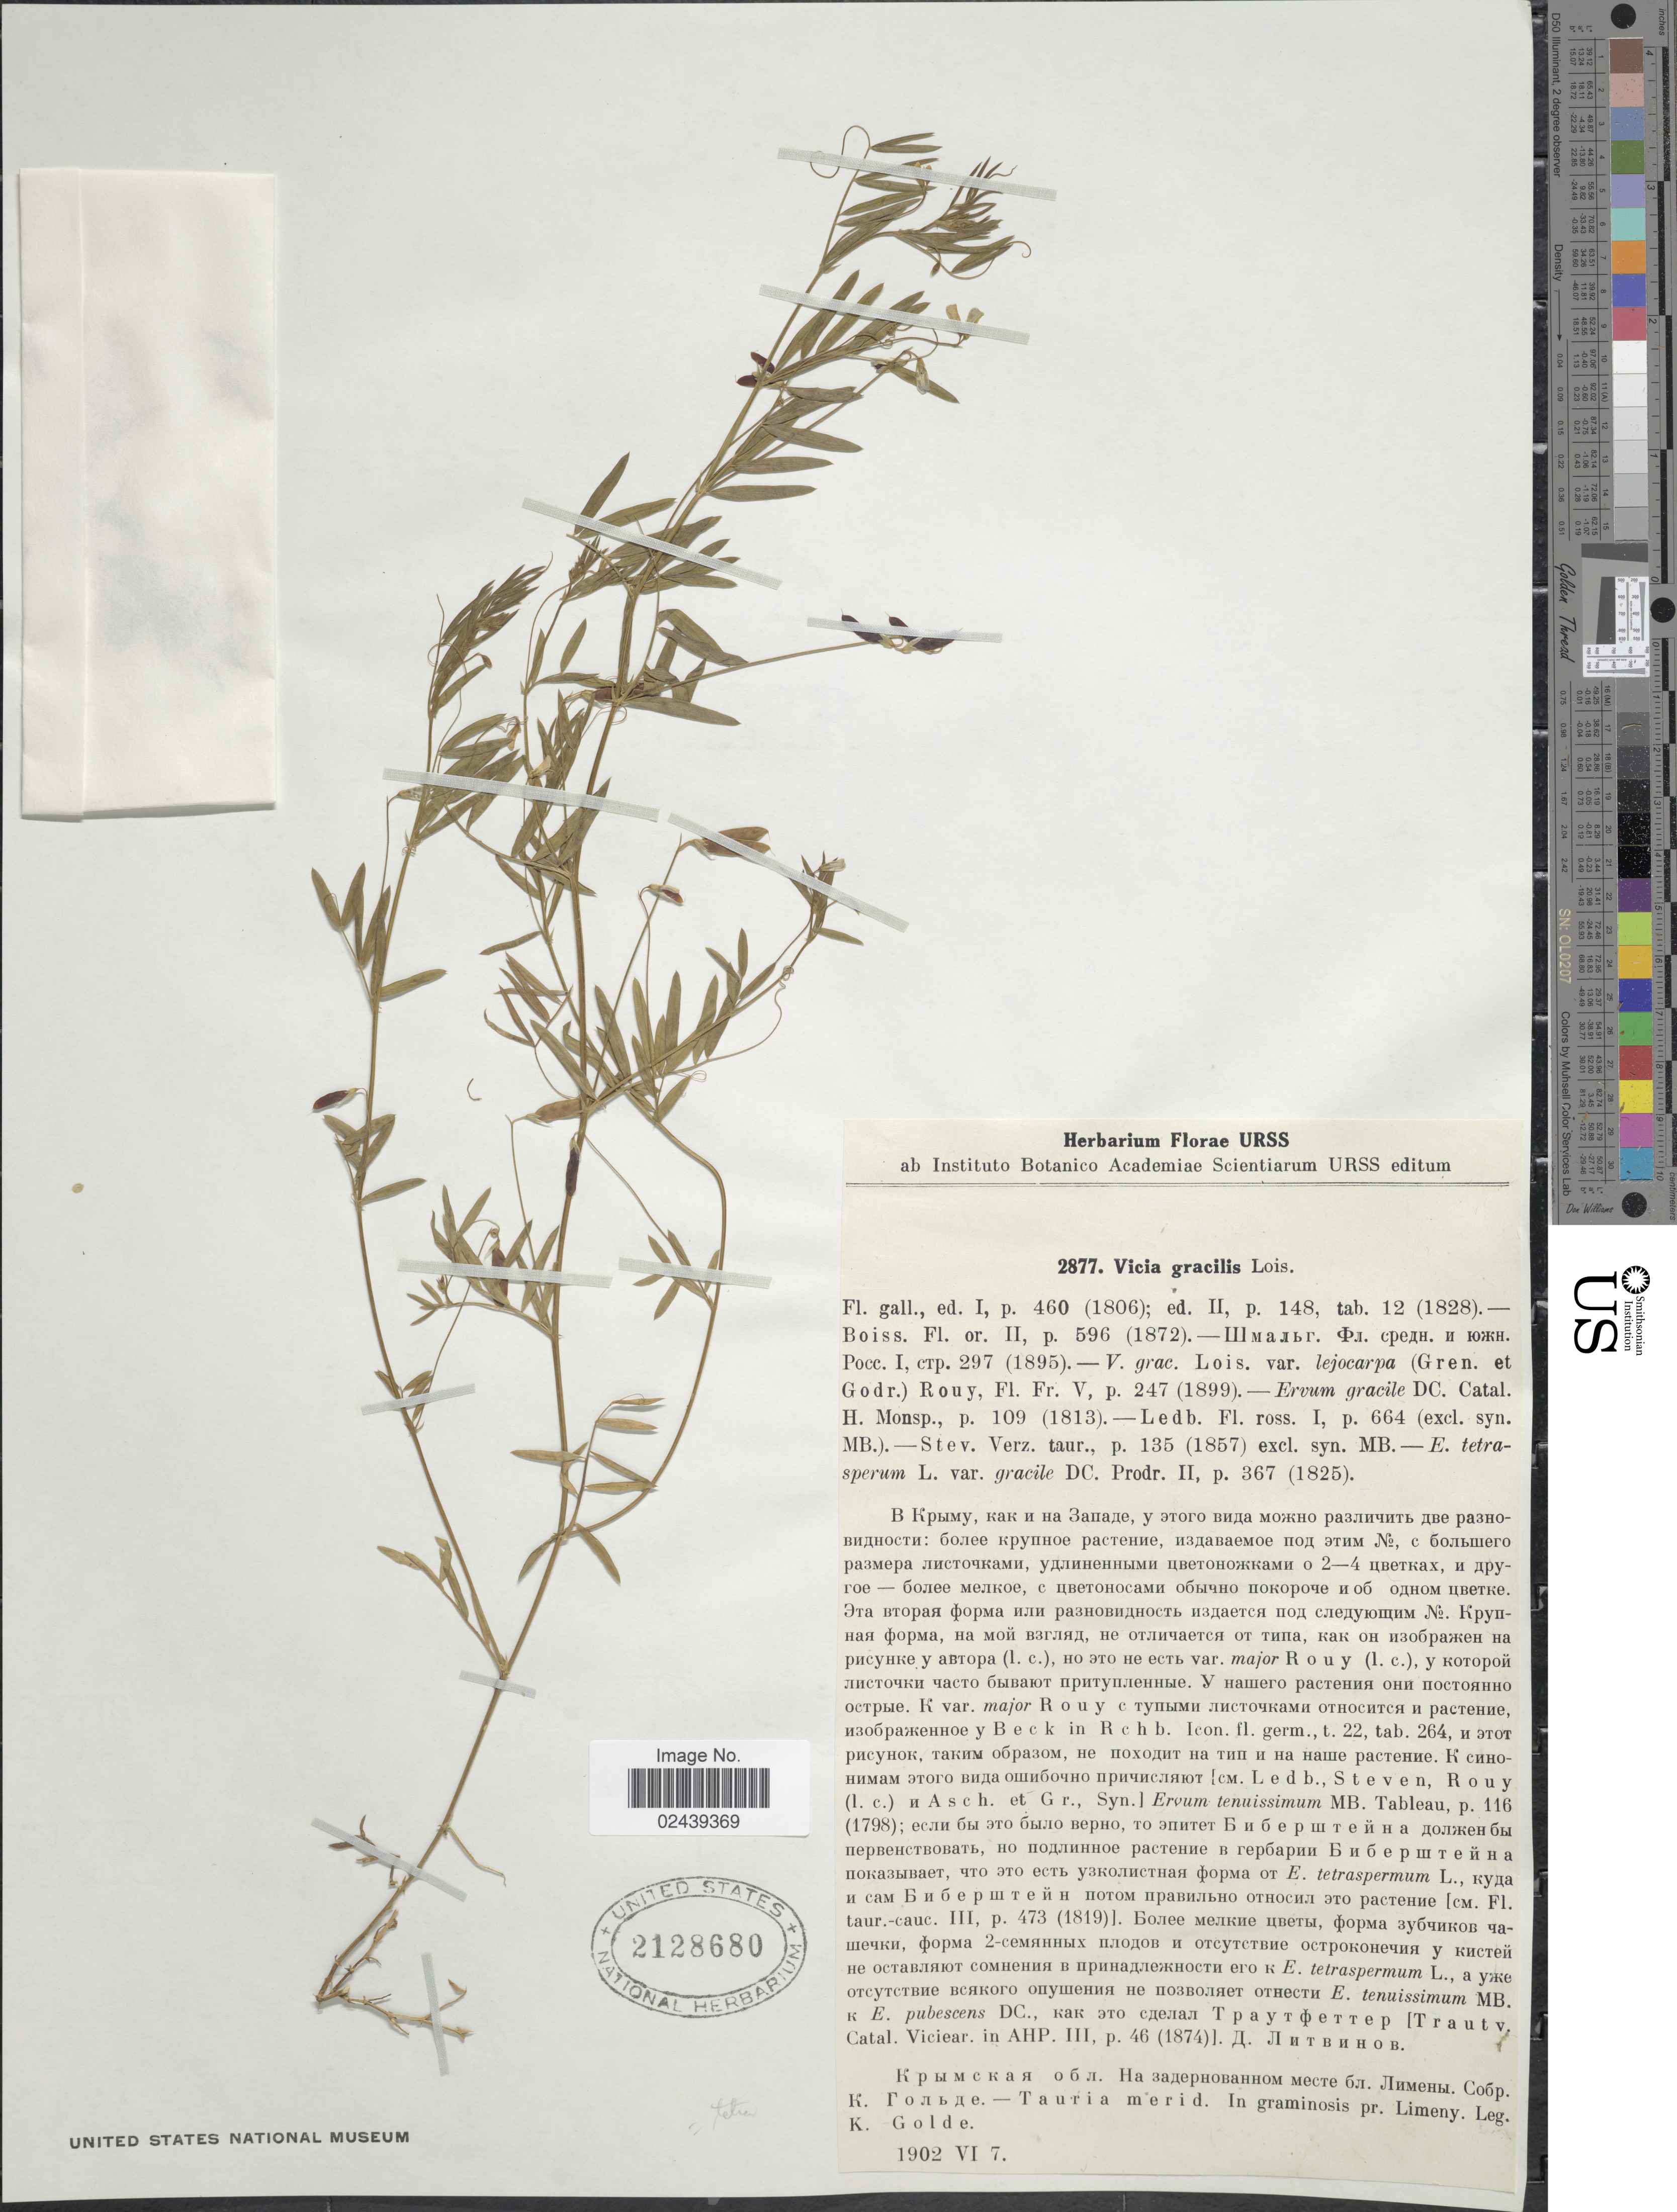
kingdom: Plantae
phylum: Tracheophyta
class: Magnoliopsida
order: Fabales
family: Fabaceae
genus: Vicia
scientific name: Vicia tetrasperma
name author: (L.) Schreb.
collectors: K. Golde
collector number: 2877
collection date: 1902-06-07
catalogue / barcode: US 2128680